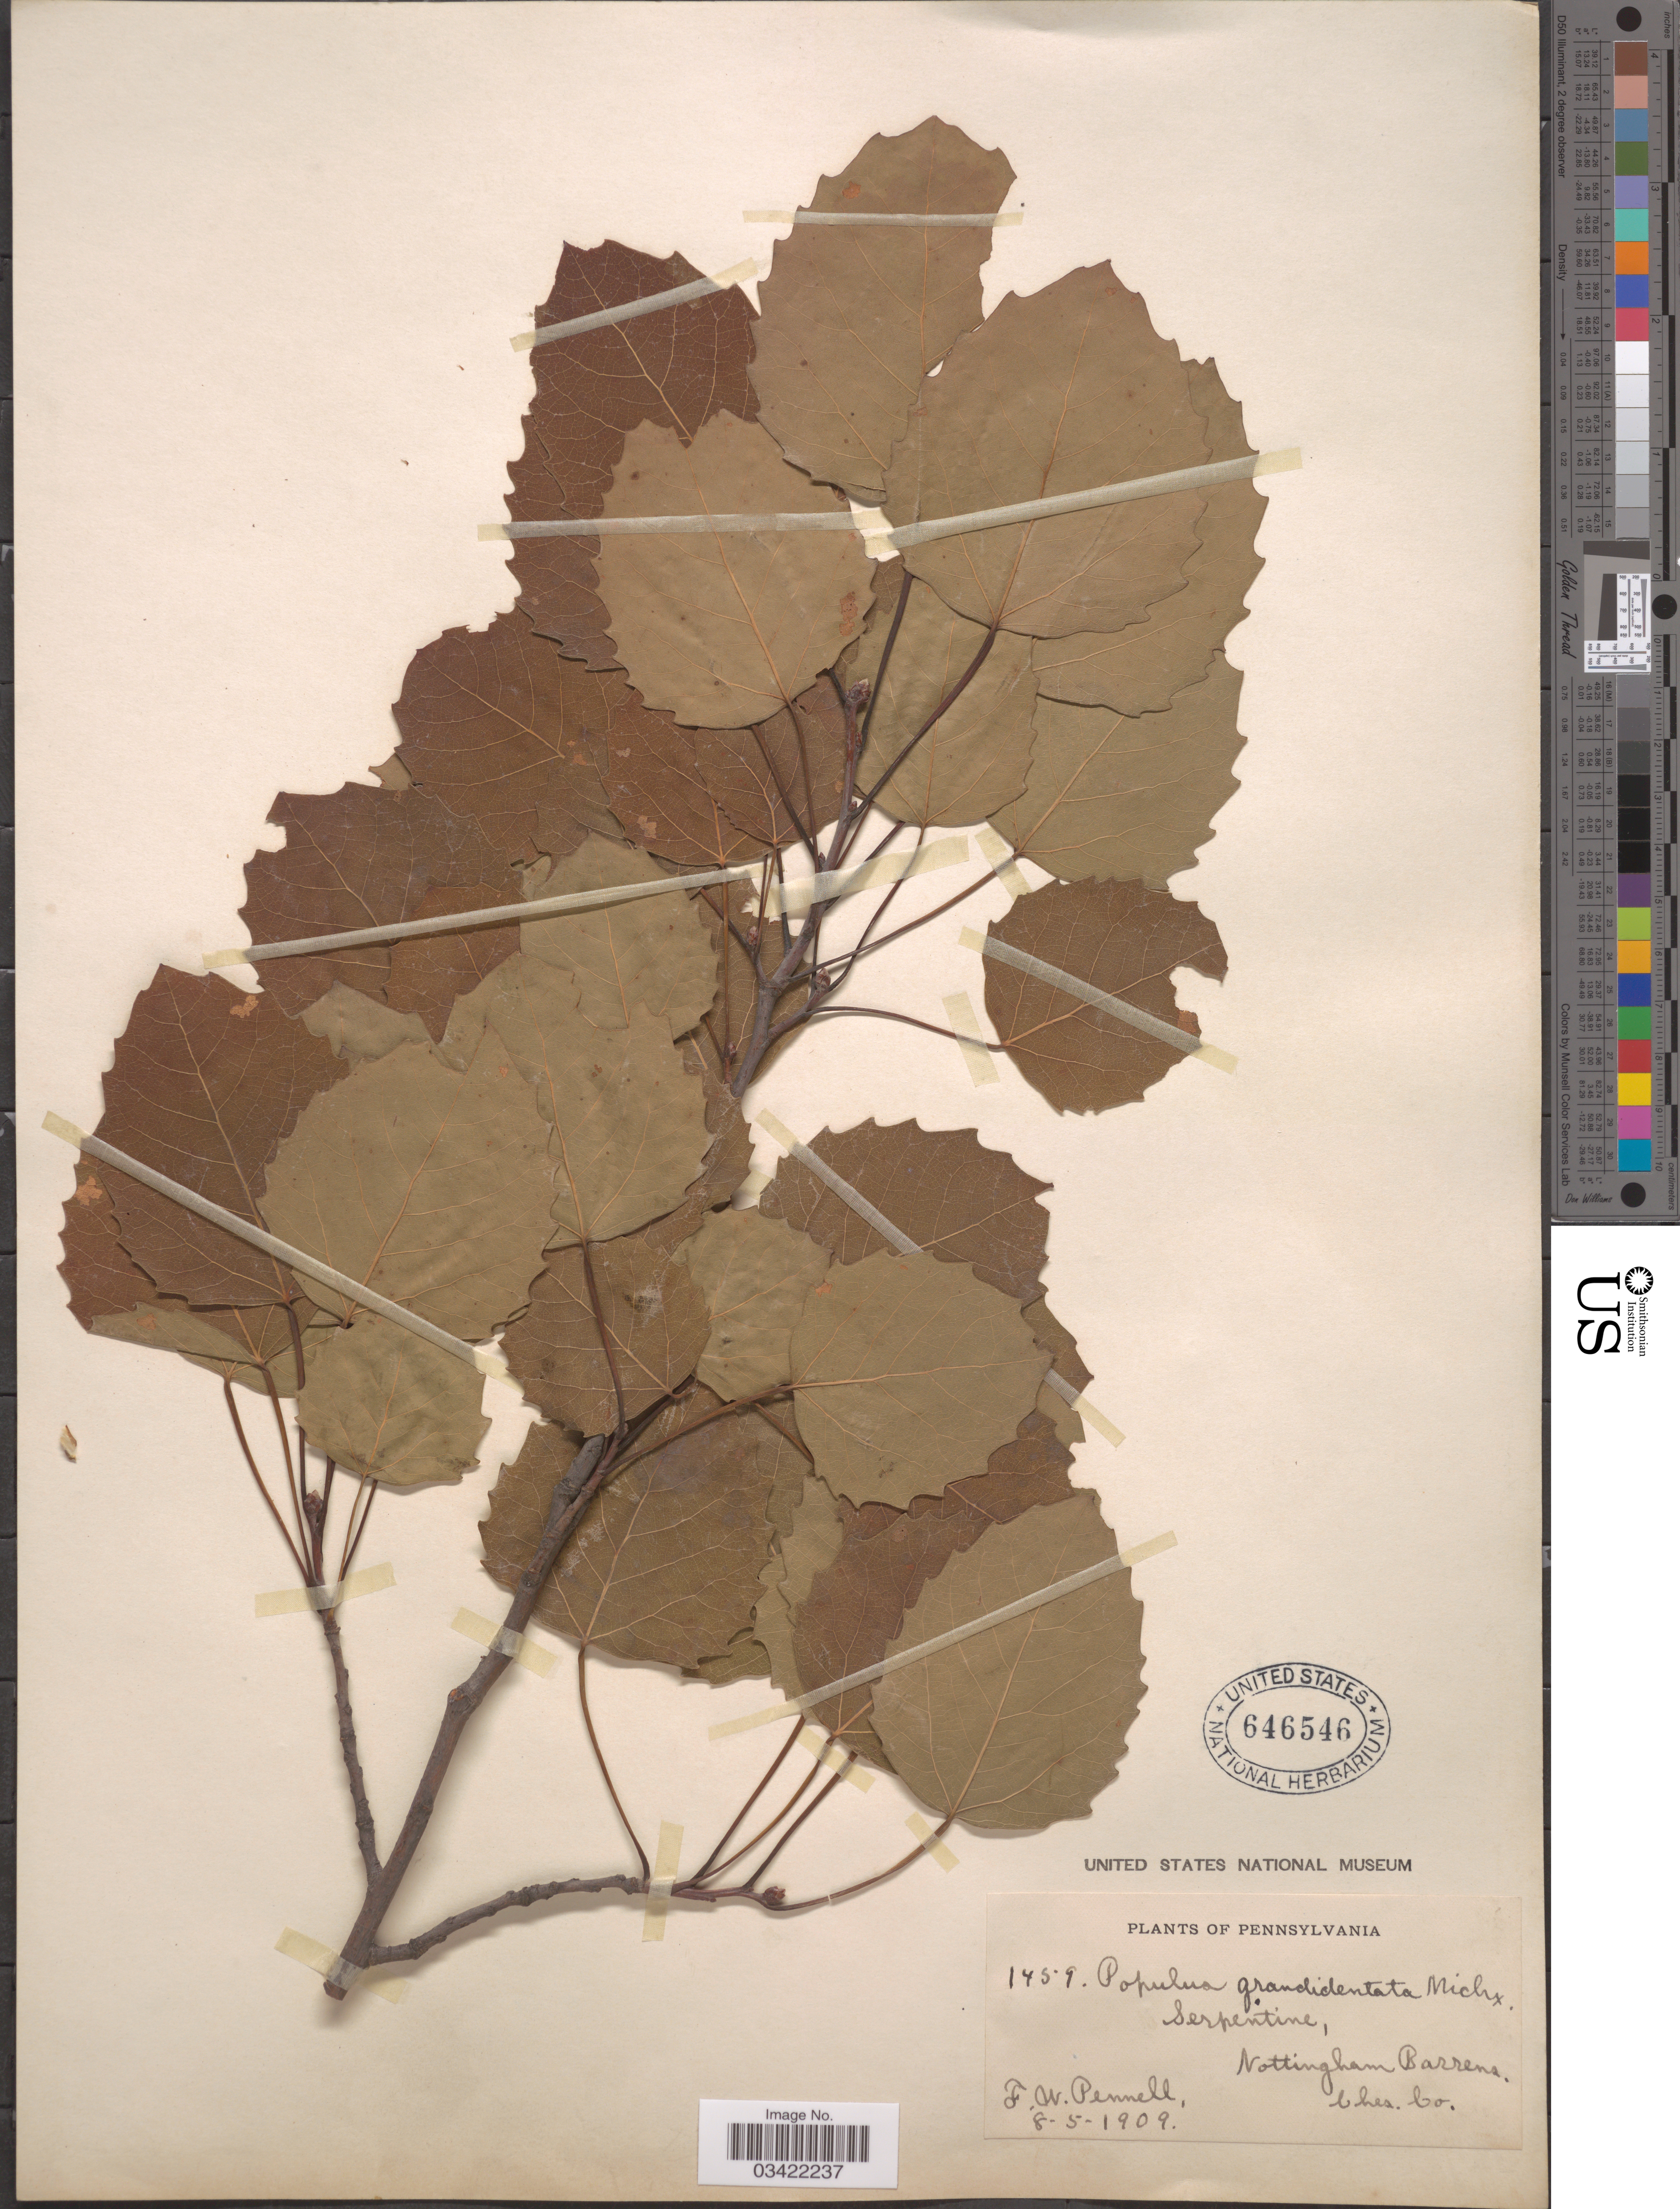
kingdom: Plantae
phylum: Tracheophyta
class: Magnoliopsida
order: Malpighiales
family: Salicaceae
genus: Populus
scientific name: Populus grandidentata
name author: Michx.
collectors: F. W. Pennell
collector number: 1459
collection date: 1909-08-05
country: United States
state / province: Pennsylvania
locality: Nottingham Barrens. Ches. Co.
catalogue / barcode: US 646546